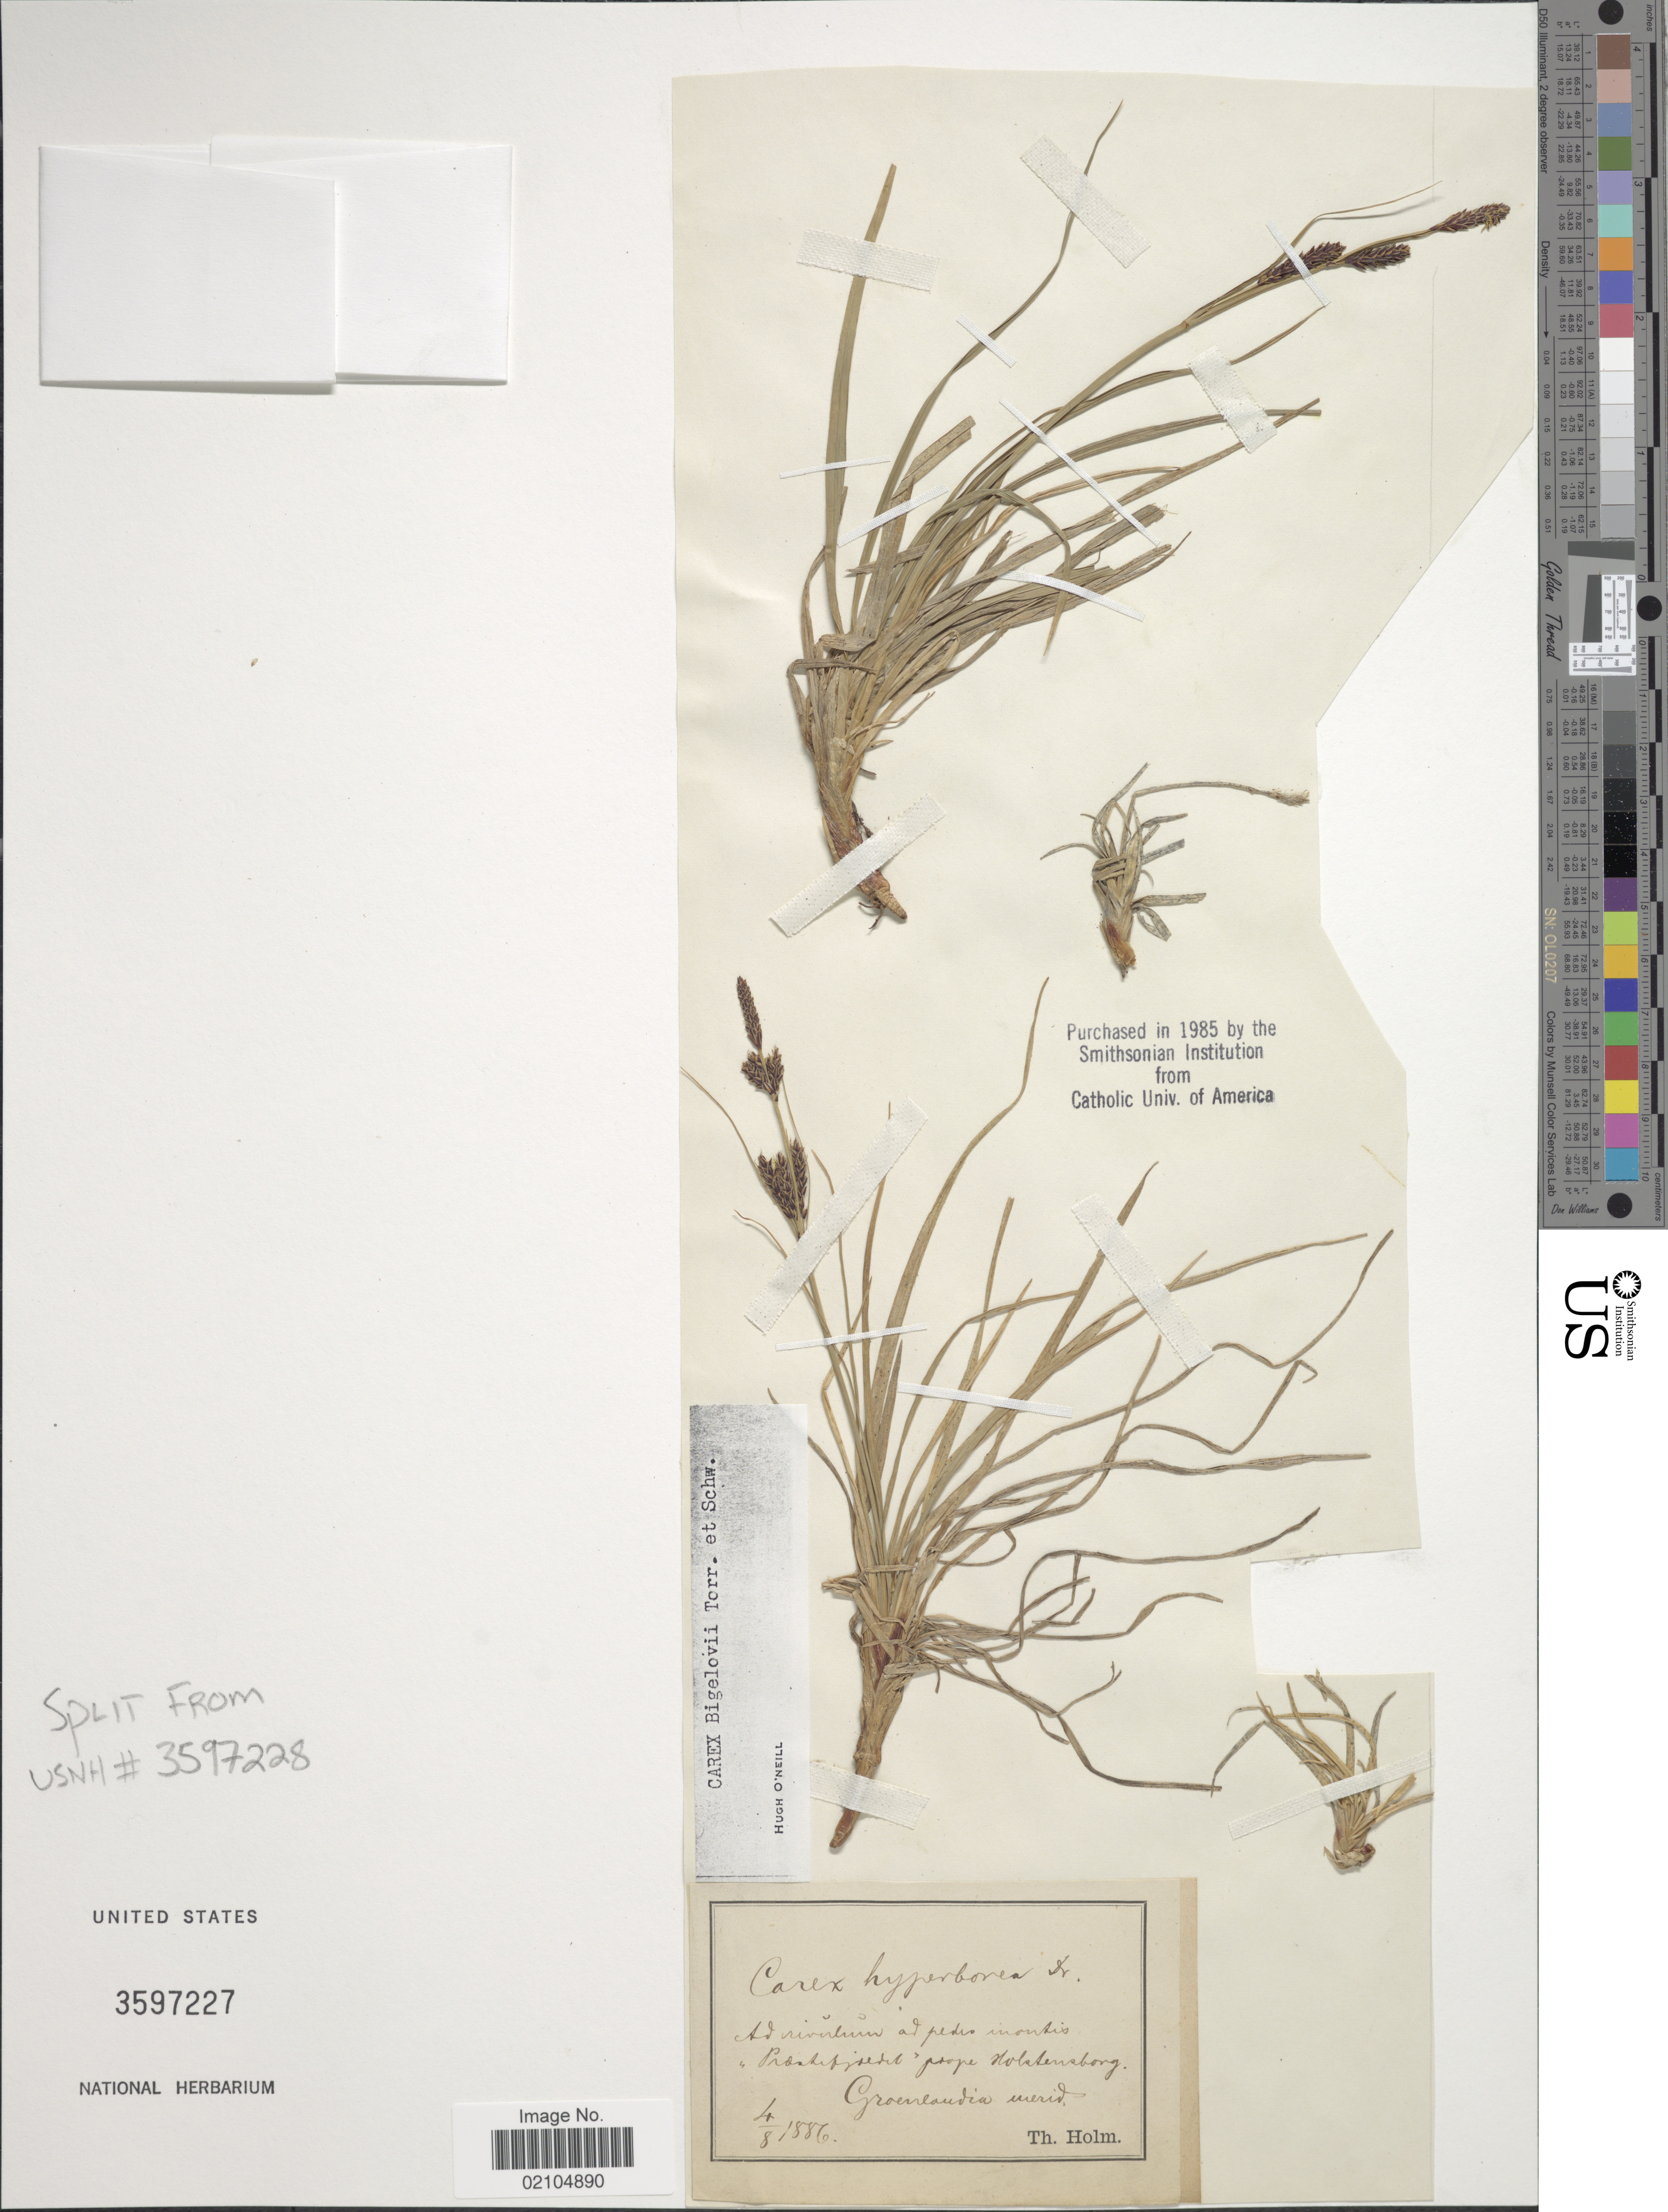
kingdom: Plantae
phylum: Tracheophyta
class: Liliopsida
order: Poales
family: Cyperaceae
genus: Carex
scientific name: Carex bigelowii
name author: Torr. ex Schwein.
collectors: T. Holm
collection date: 1886-08-04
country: Greenland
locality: Ad rivulum ad pedes inontis "Præstefjældet" prope Holstensborg, Groenlandia merid.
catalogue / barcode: US 3597227